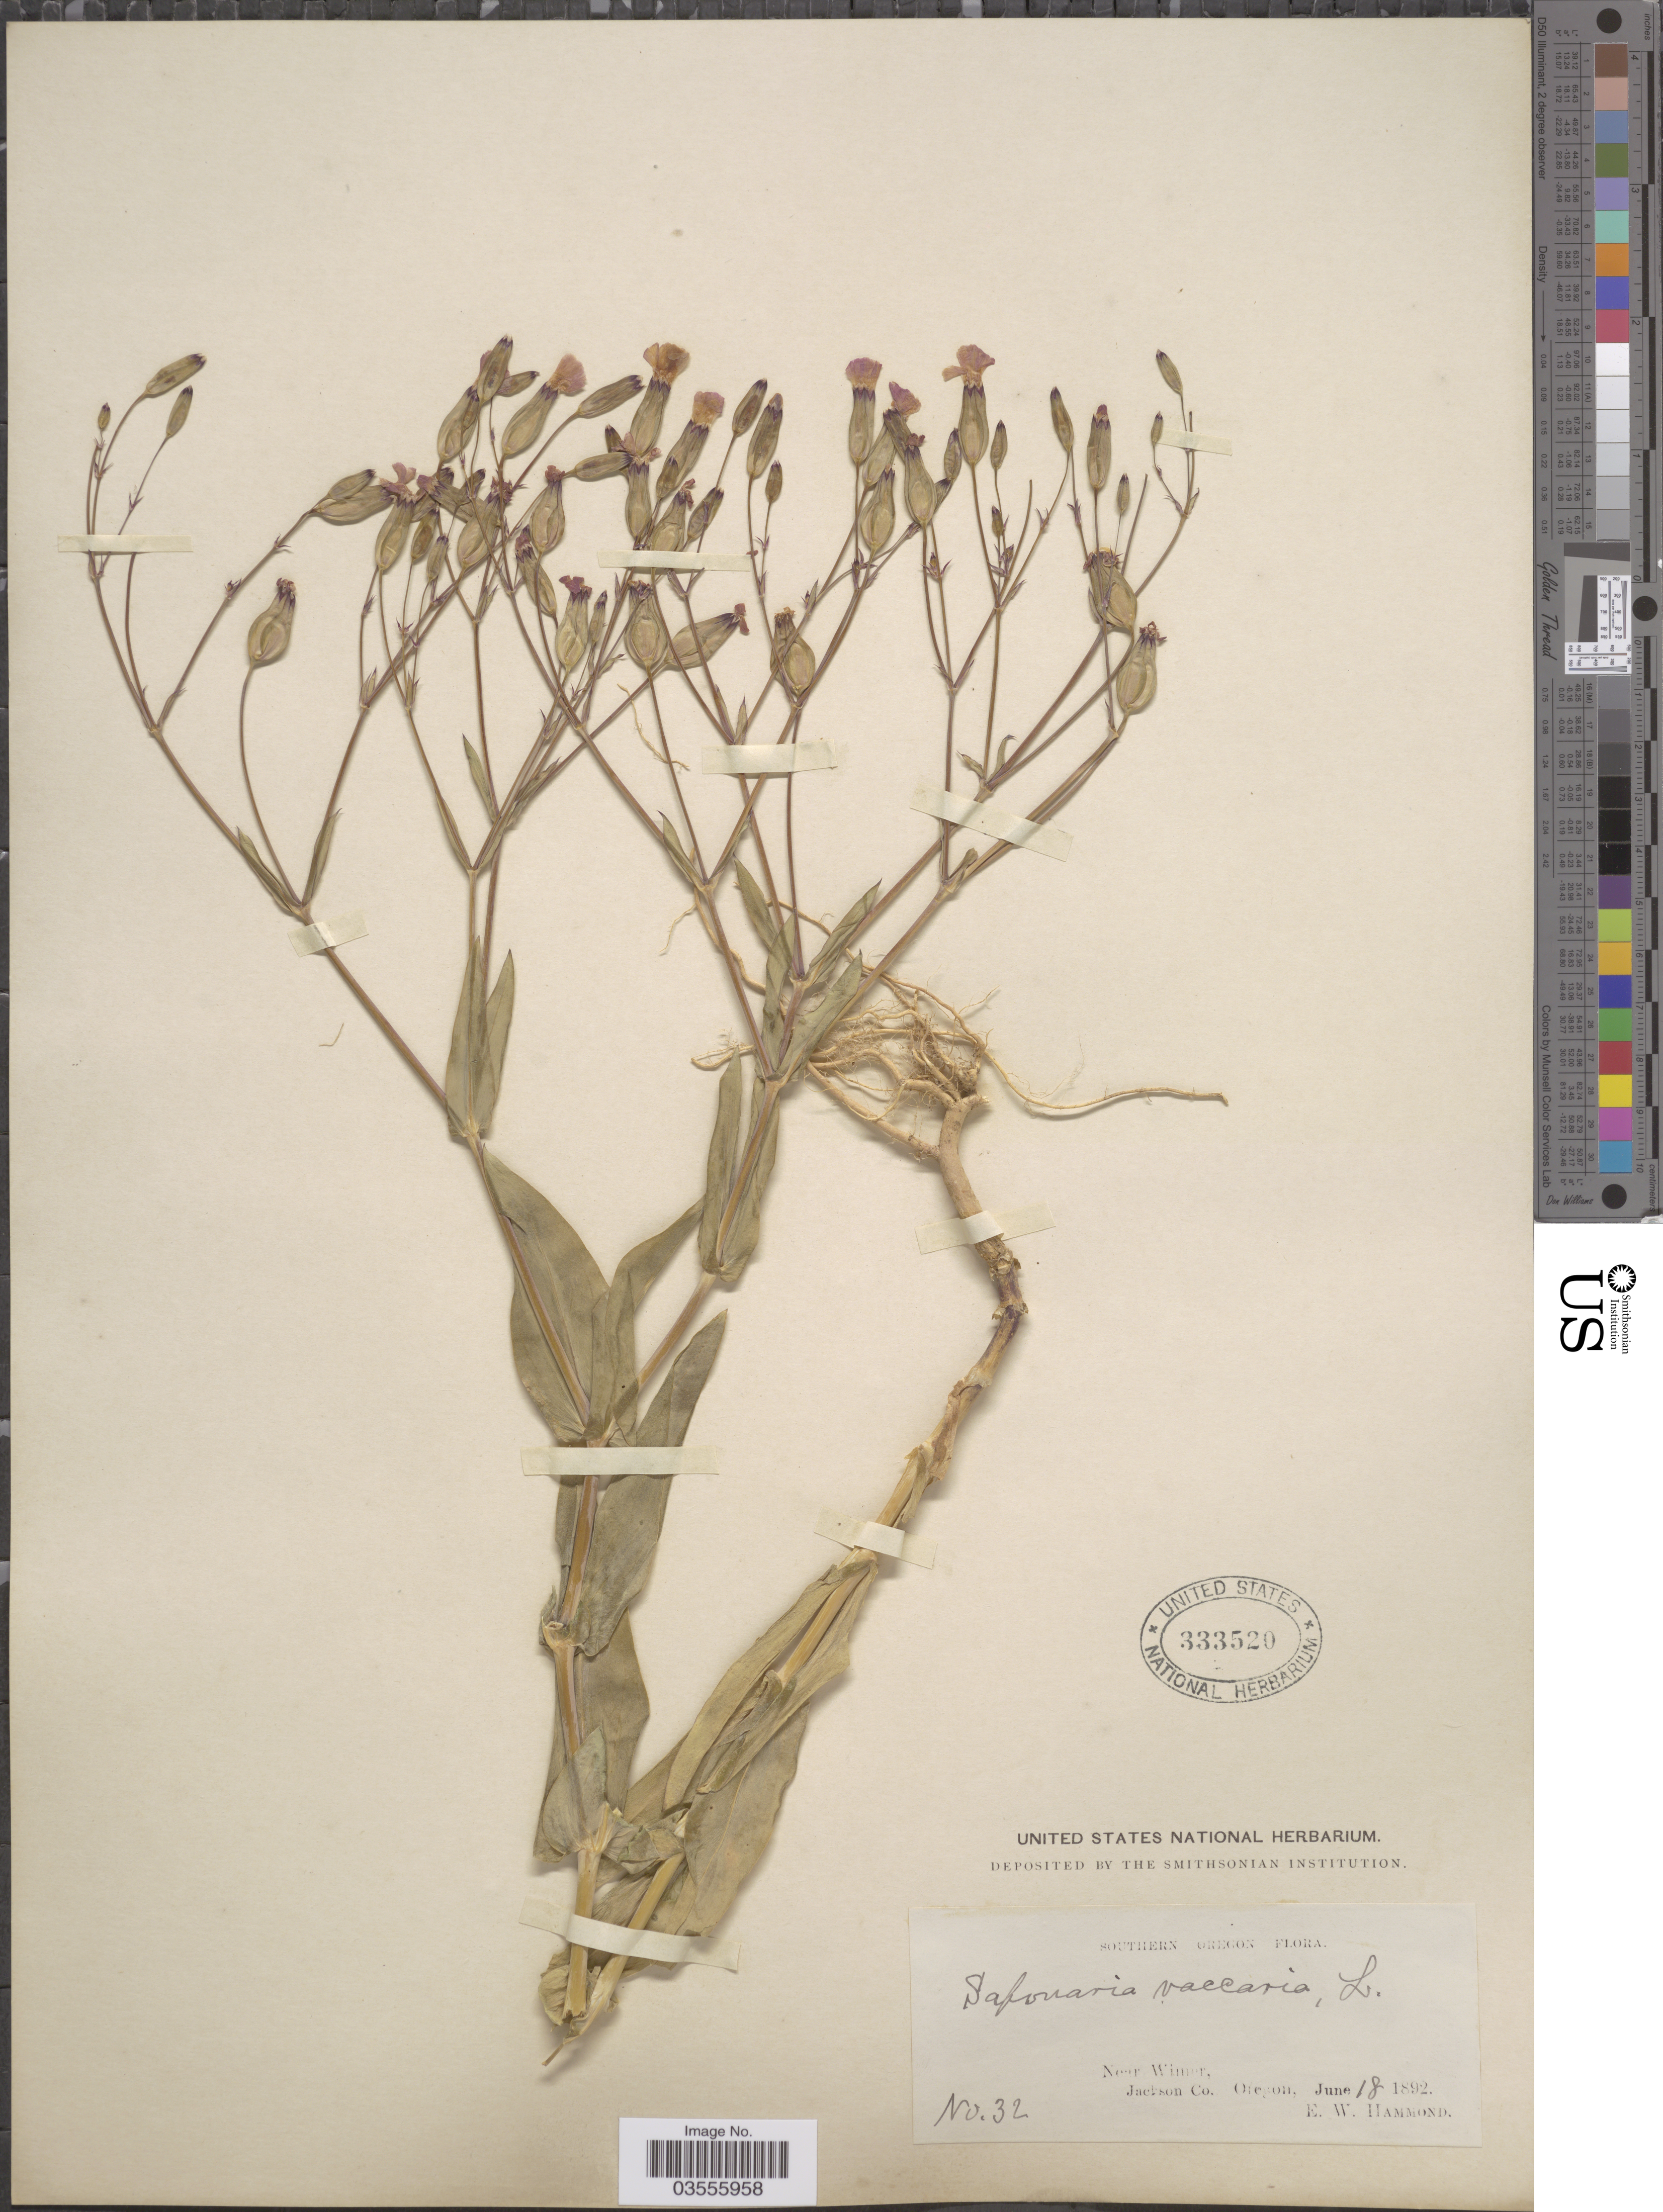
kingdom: Plantae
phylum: Tracheophyta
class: Magnoliopsida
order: Caryophyllales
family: Caryophyllaceae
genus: Gypsophila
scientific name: Gypsophila vaccaria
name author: (L.) Sm.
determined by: Strong, M. T., (US), Smithsonian Institution - National Museum of Natural History (UNITED STATES)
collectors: E. Hammond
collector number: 32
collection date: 1892-06-18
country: United States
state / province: Oregon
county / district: Jackson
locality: Southern Oregon. Near Wimer, Jackson Co.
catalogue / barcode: US 333520